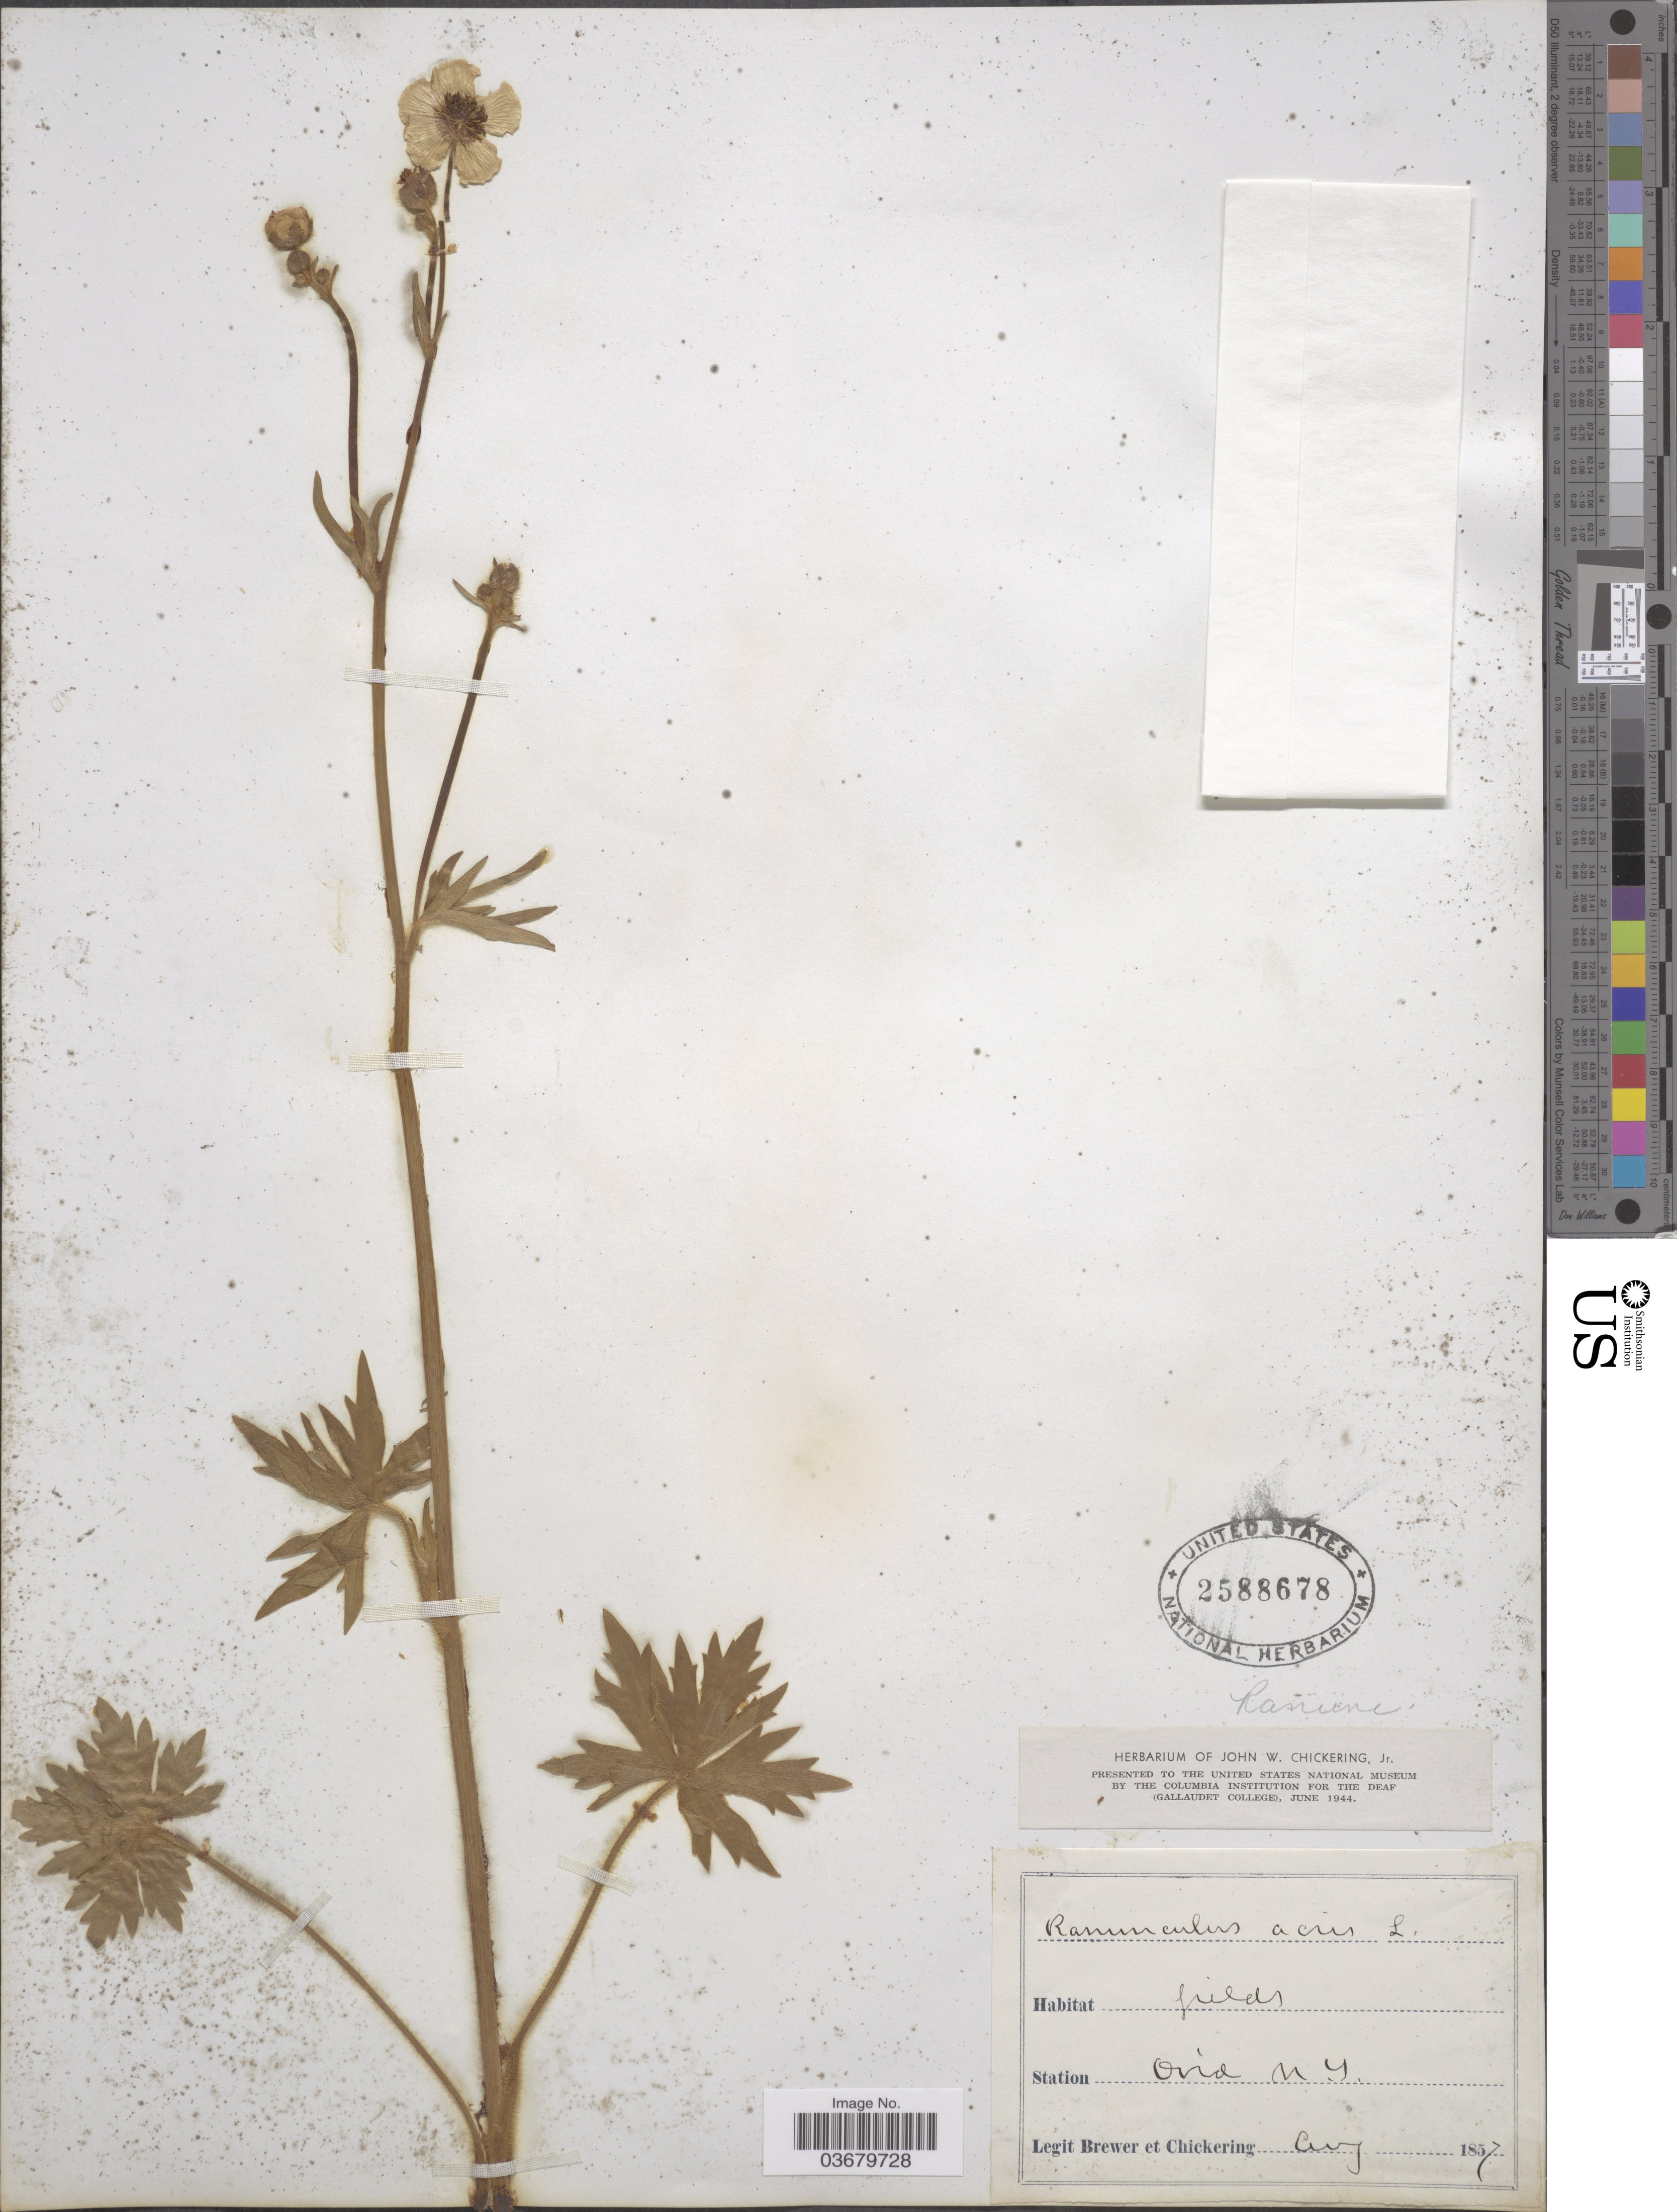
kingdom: Plantae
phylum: Tracheophyta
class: Magnoliopsida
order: Ranunculales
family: Ranunculaceae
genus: Ranunculus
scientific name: Ranunculus acris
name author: L.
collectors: -. Brewer & J. Chickering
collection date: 1857-08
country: United States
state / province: New York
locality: Station Ovid.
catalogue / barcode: US 2588678